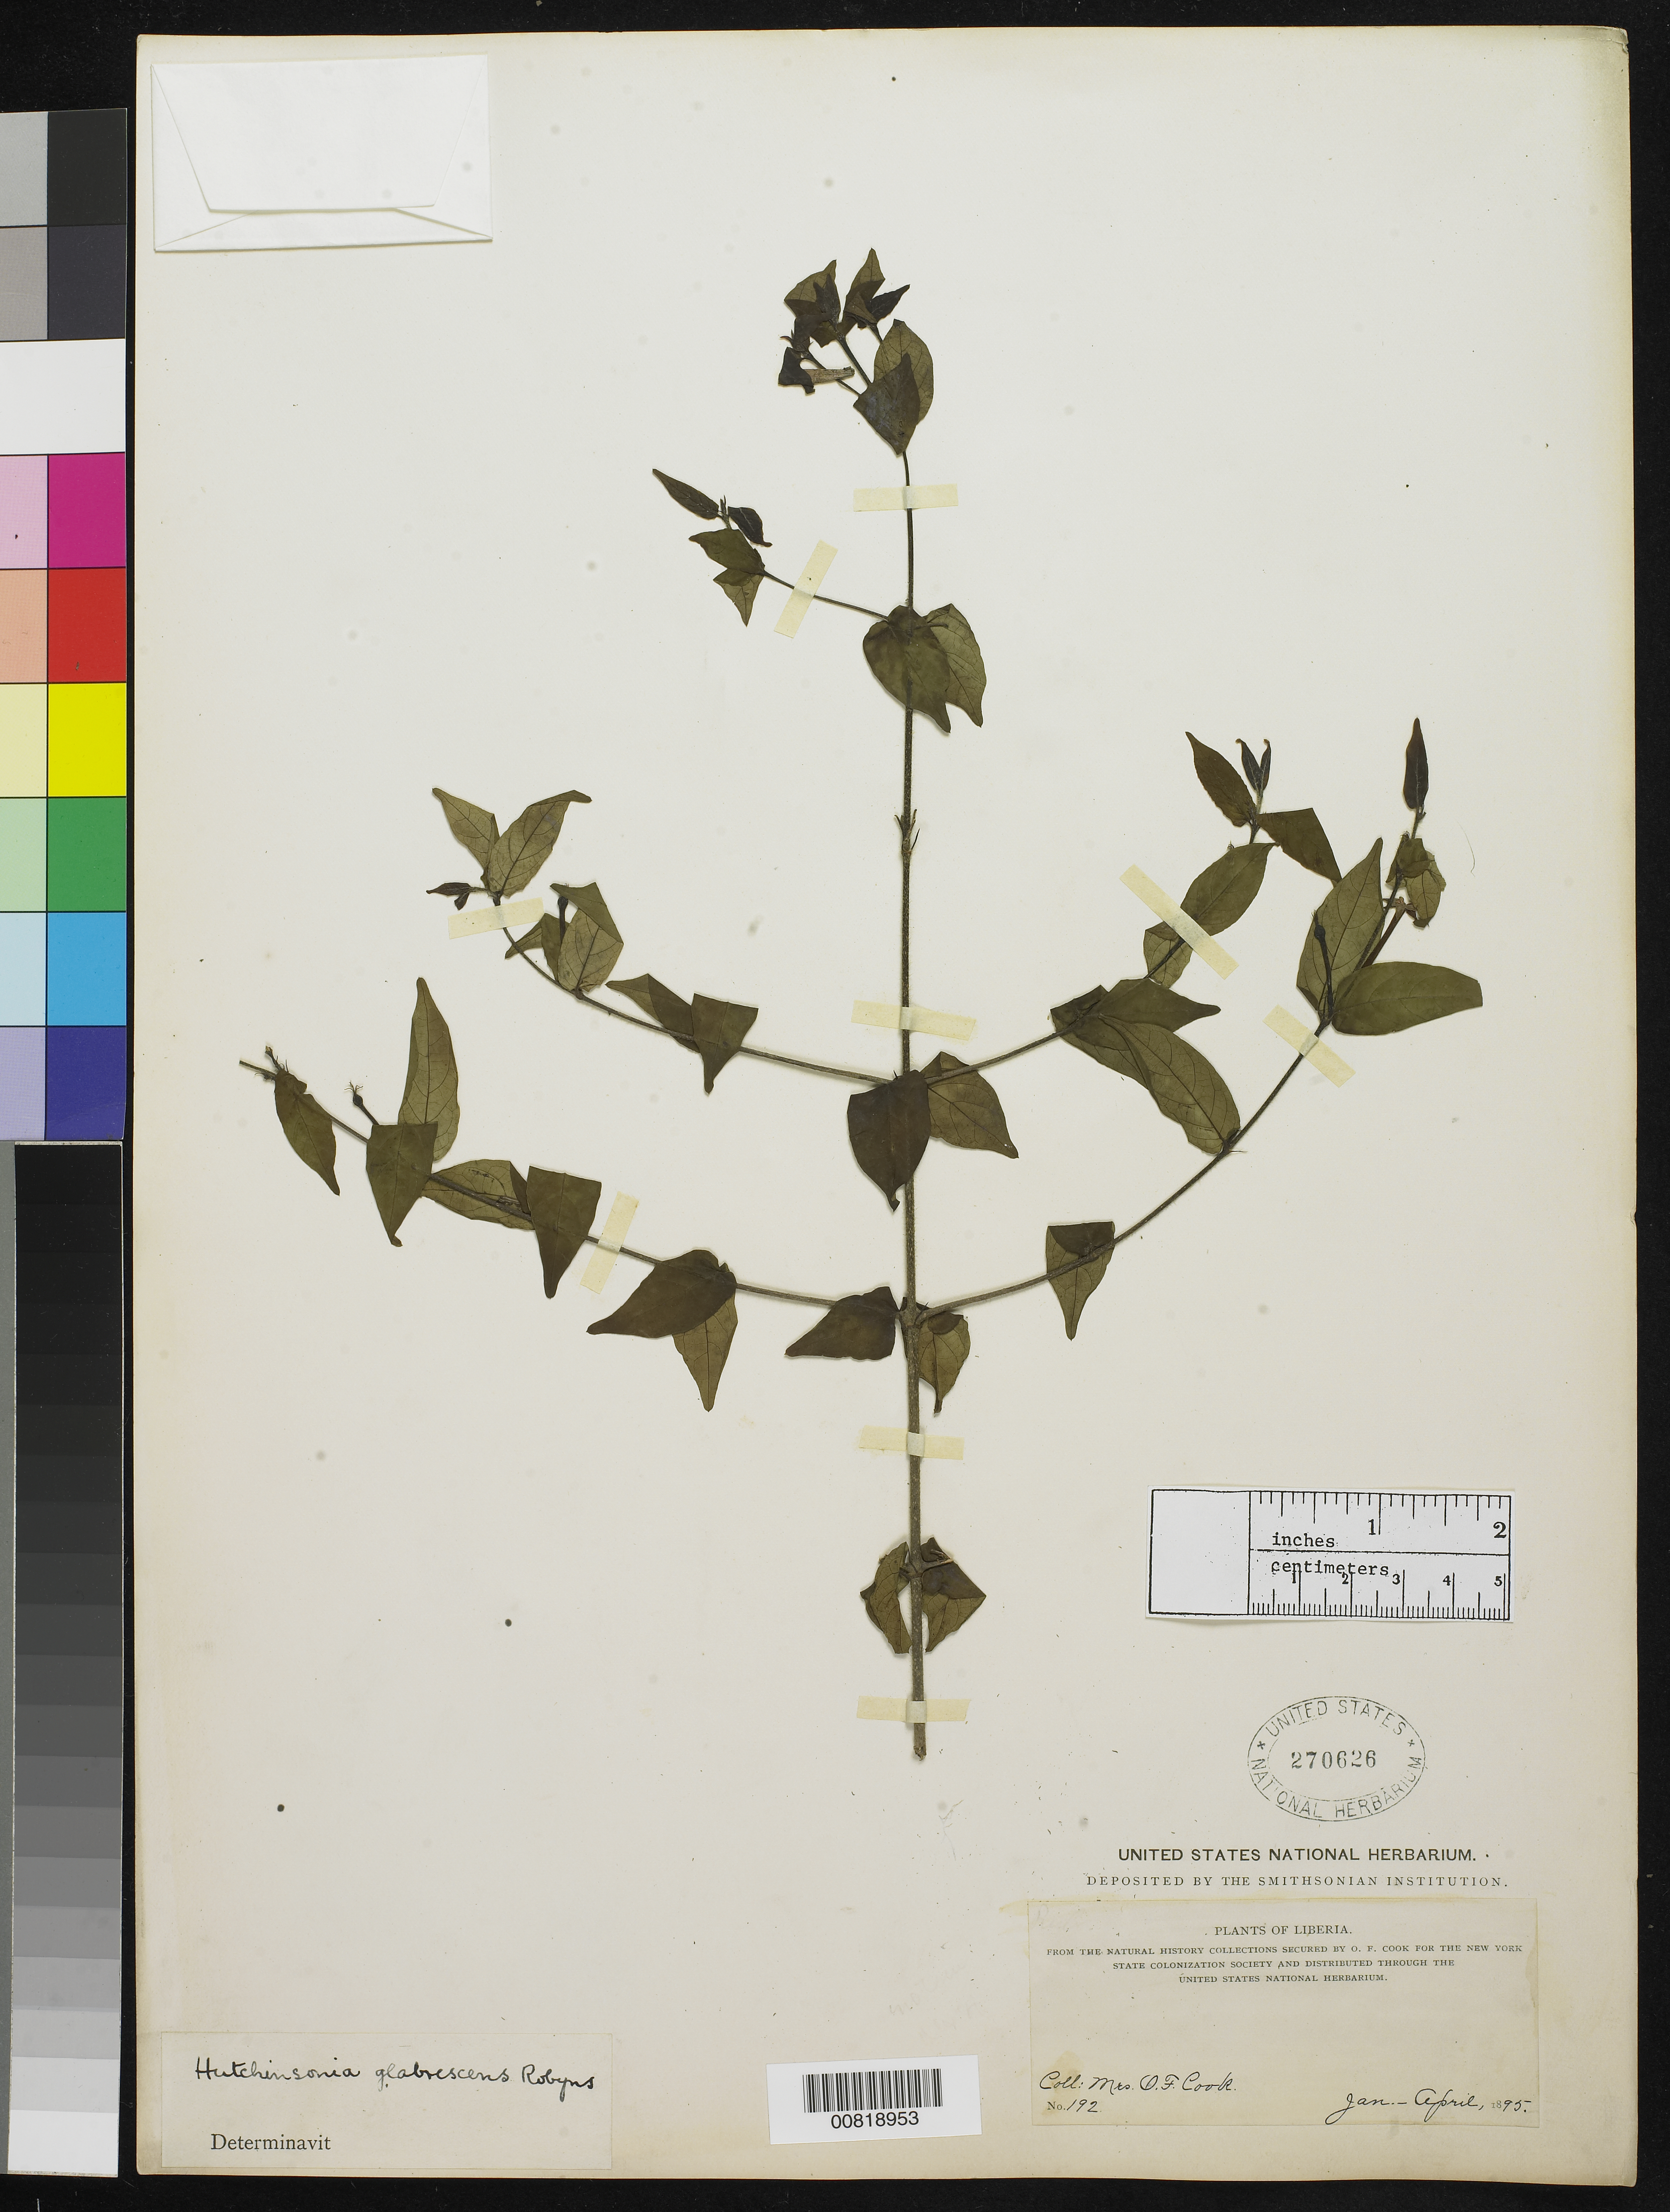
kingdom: Plantae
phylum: Tracheophyta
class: Magnoliopsida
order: Gentianales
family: Rubiaceae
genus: Hutchinsonia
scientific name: Hutchinsonia glabrescens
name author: Robyns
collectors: Alice C. Cook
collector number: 192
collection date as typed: Jan 1895 to -- Apr 1895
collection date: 1895-01/1895-04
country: Liberia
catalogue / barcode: US 270626